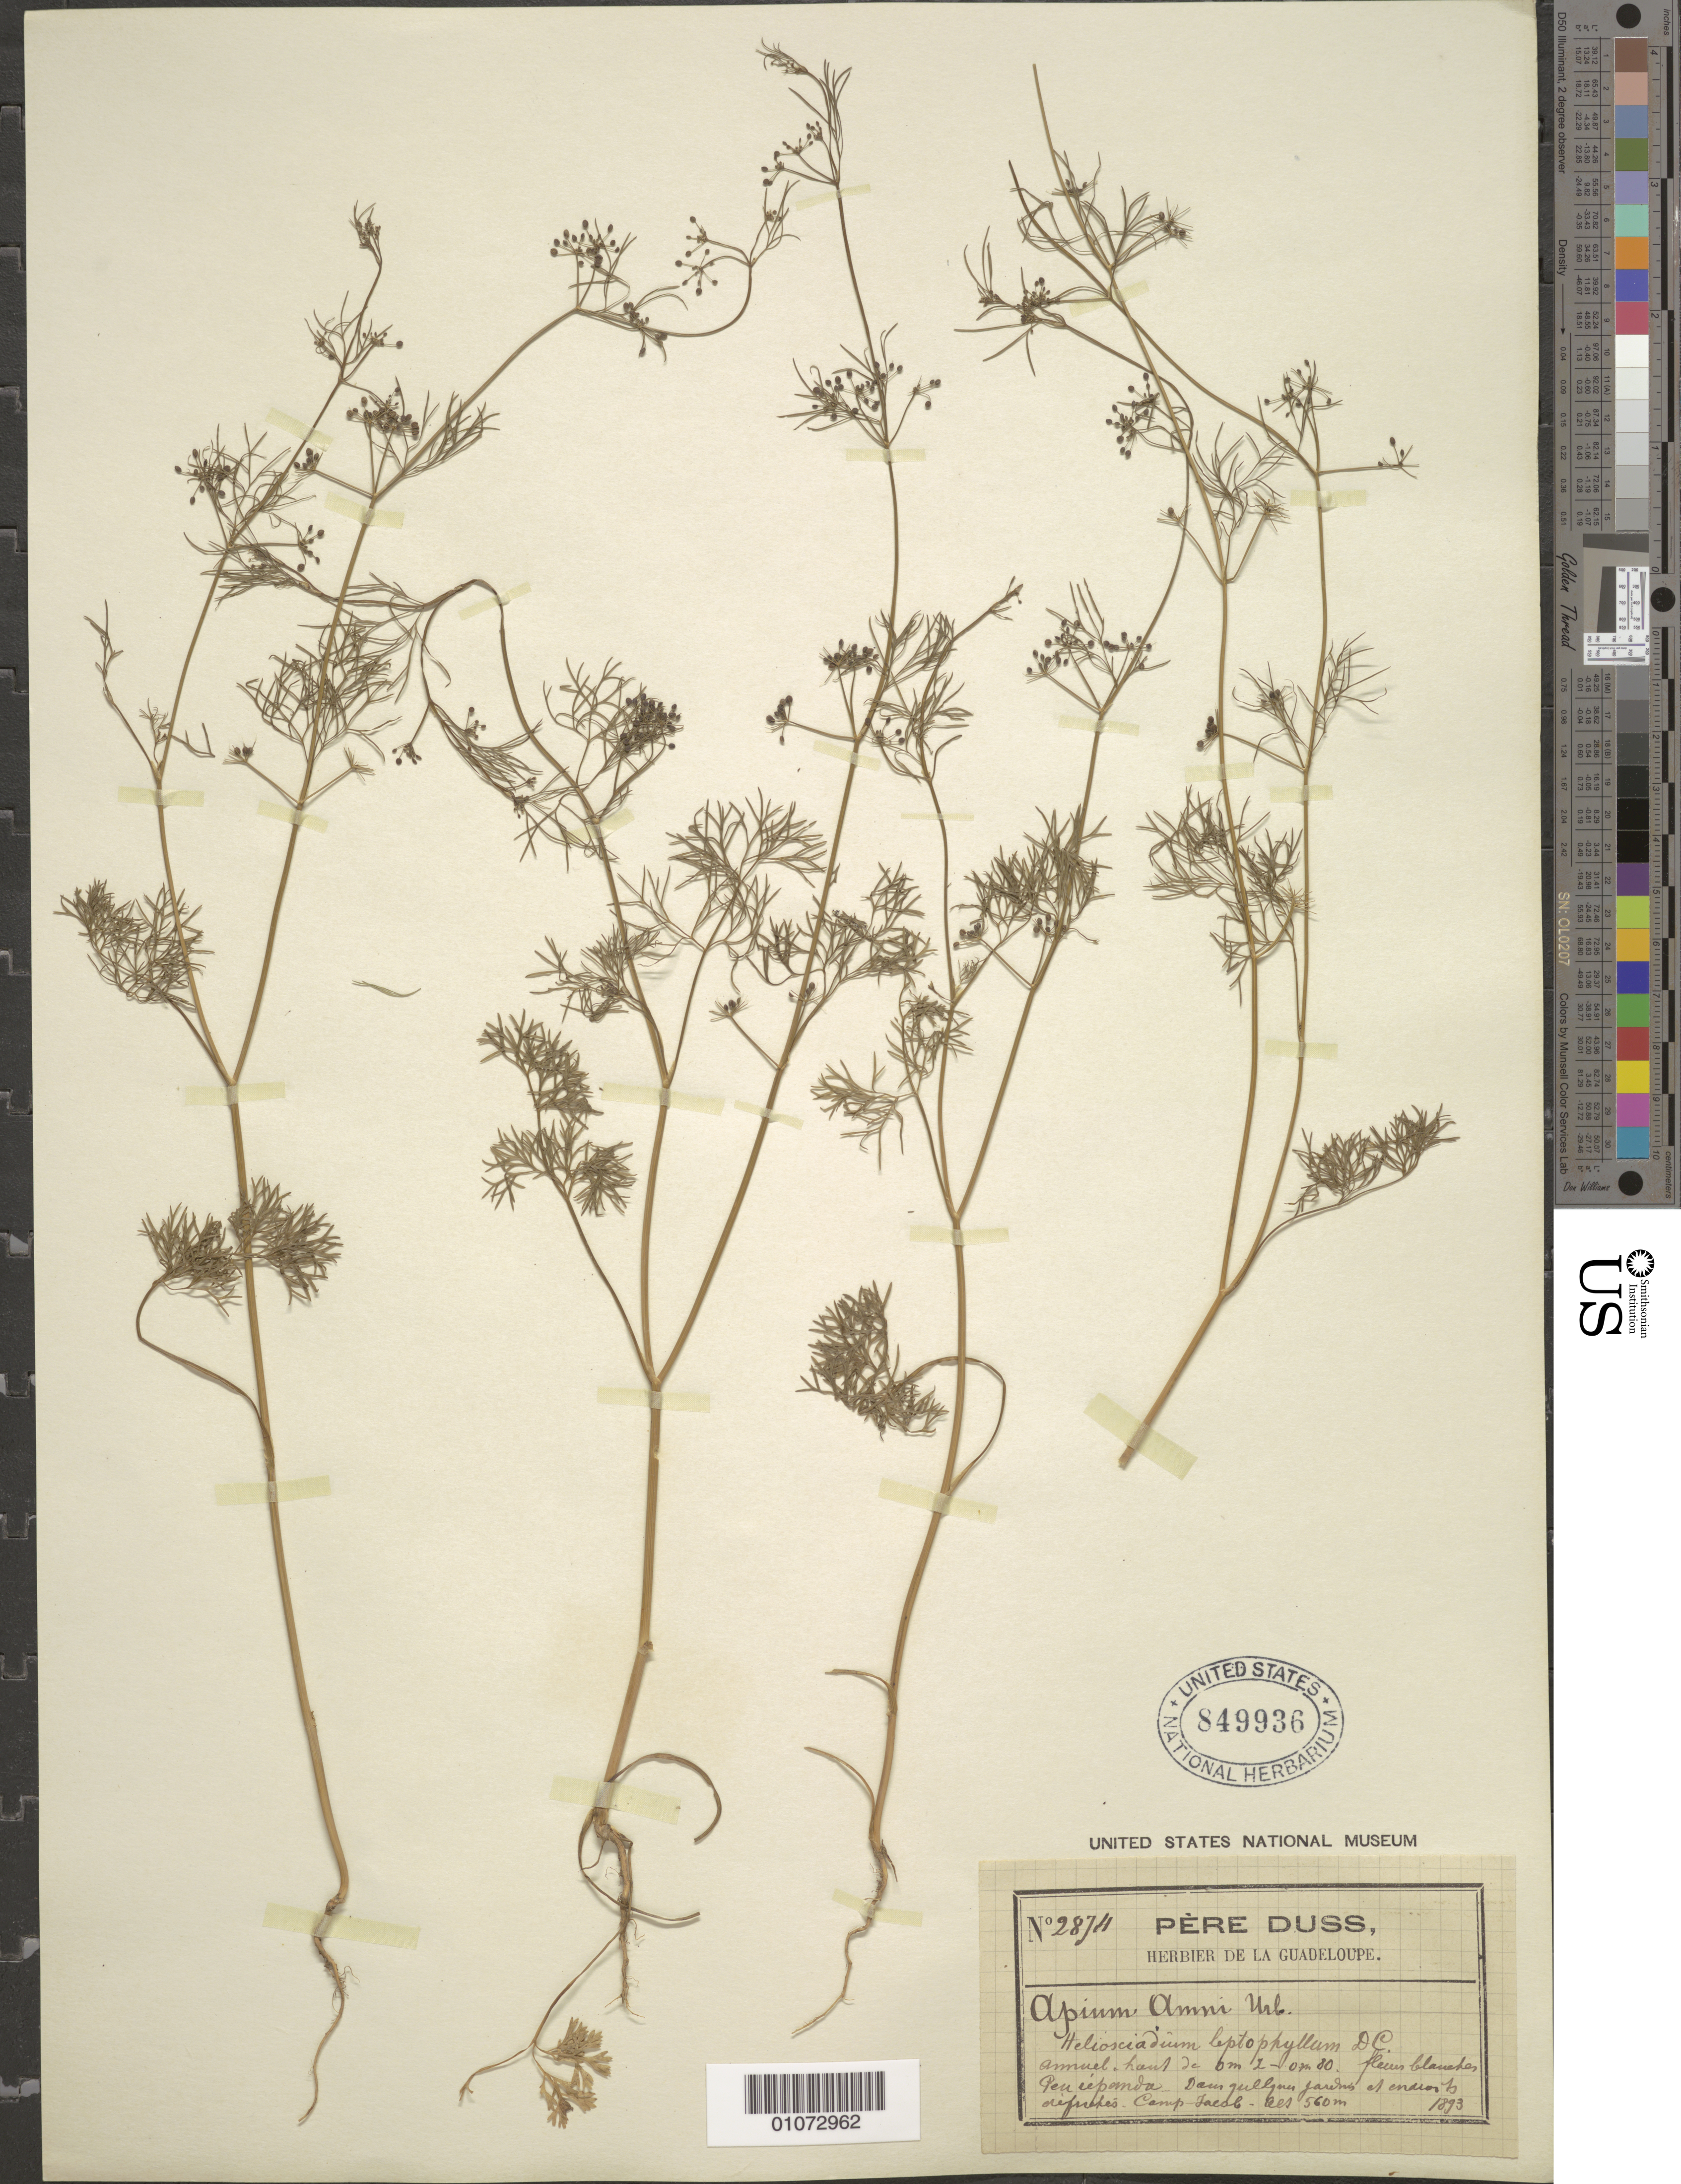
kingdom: Plantae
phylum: Tracheophyta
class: Magnoliopsida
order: Apiales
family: Apiaceae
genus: Apium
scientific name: Apium ammi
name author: (Jacq.) Urb.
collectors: Père Duss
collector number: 2874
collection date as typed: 01 Jan 1893 to 31 Dec 1893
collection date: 1893-01-01/1893-12-31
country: Guadeloupe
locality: Camp-Faede.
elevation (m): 560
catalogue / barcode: US 849936